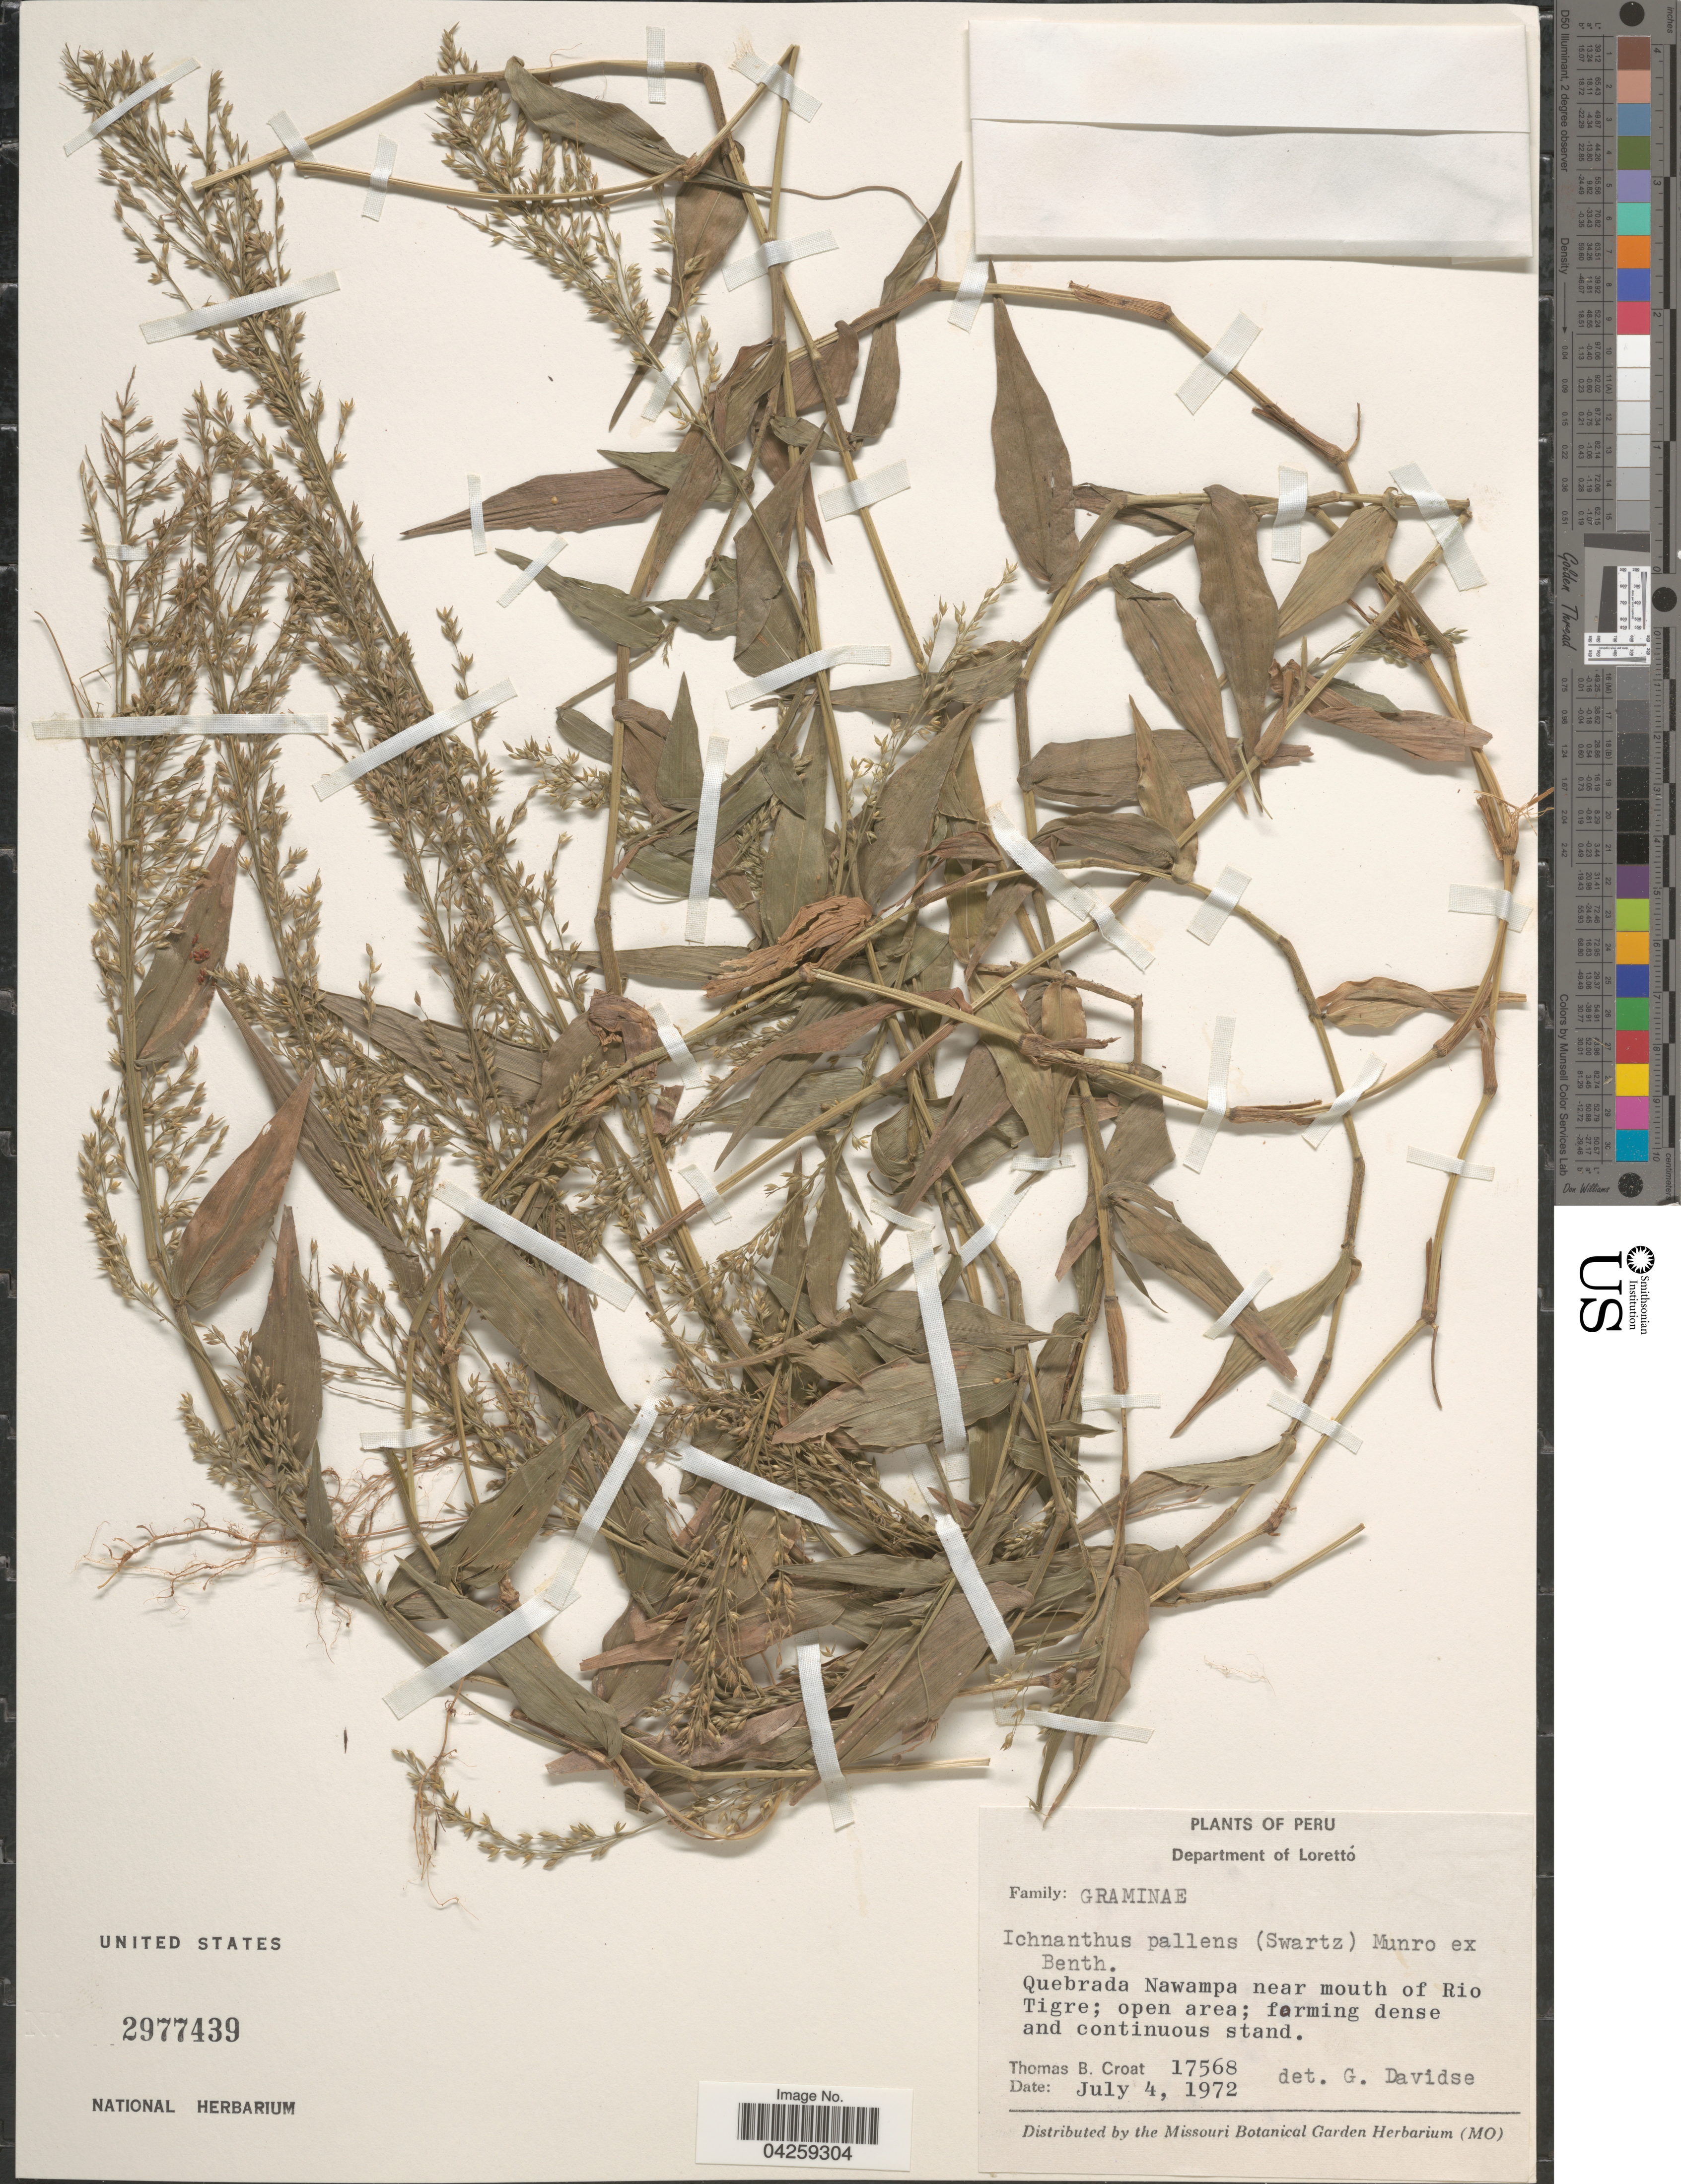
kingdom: Plantae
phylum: Tracheophyta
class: Liliopsida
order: Poales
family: Poaceae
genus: Ichnanthus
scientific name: Ichnanthus pallens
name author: (Sw.) Munro ex Benth.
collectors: T. B. Croat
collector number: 17568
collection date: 1972-07-04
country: Peru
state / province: Loreto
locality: Department of Loretto. Quebrada Nawampa near mouth of Rio Tigre; open area.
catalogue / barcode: US 2977439